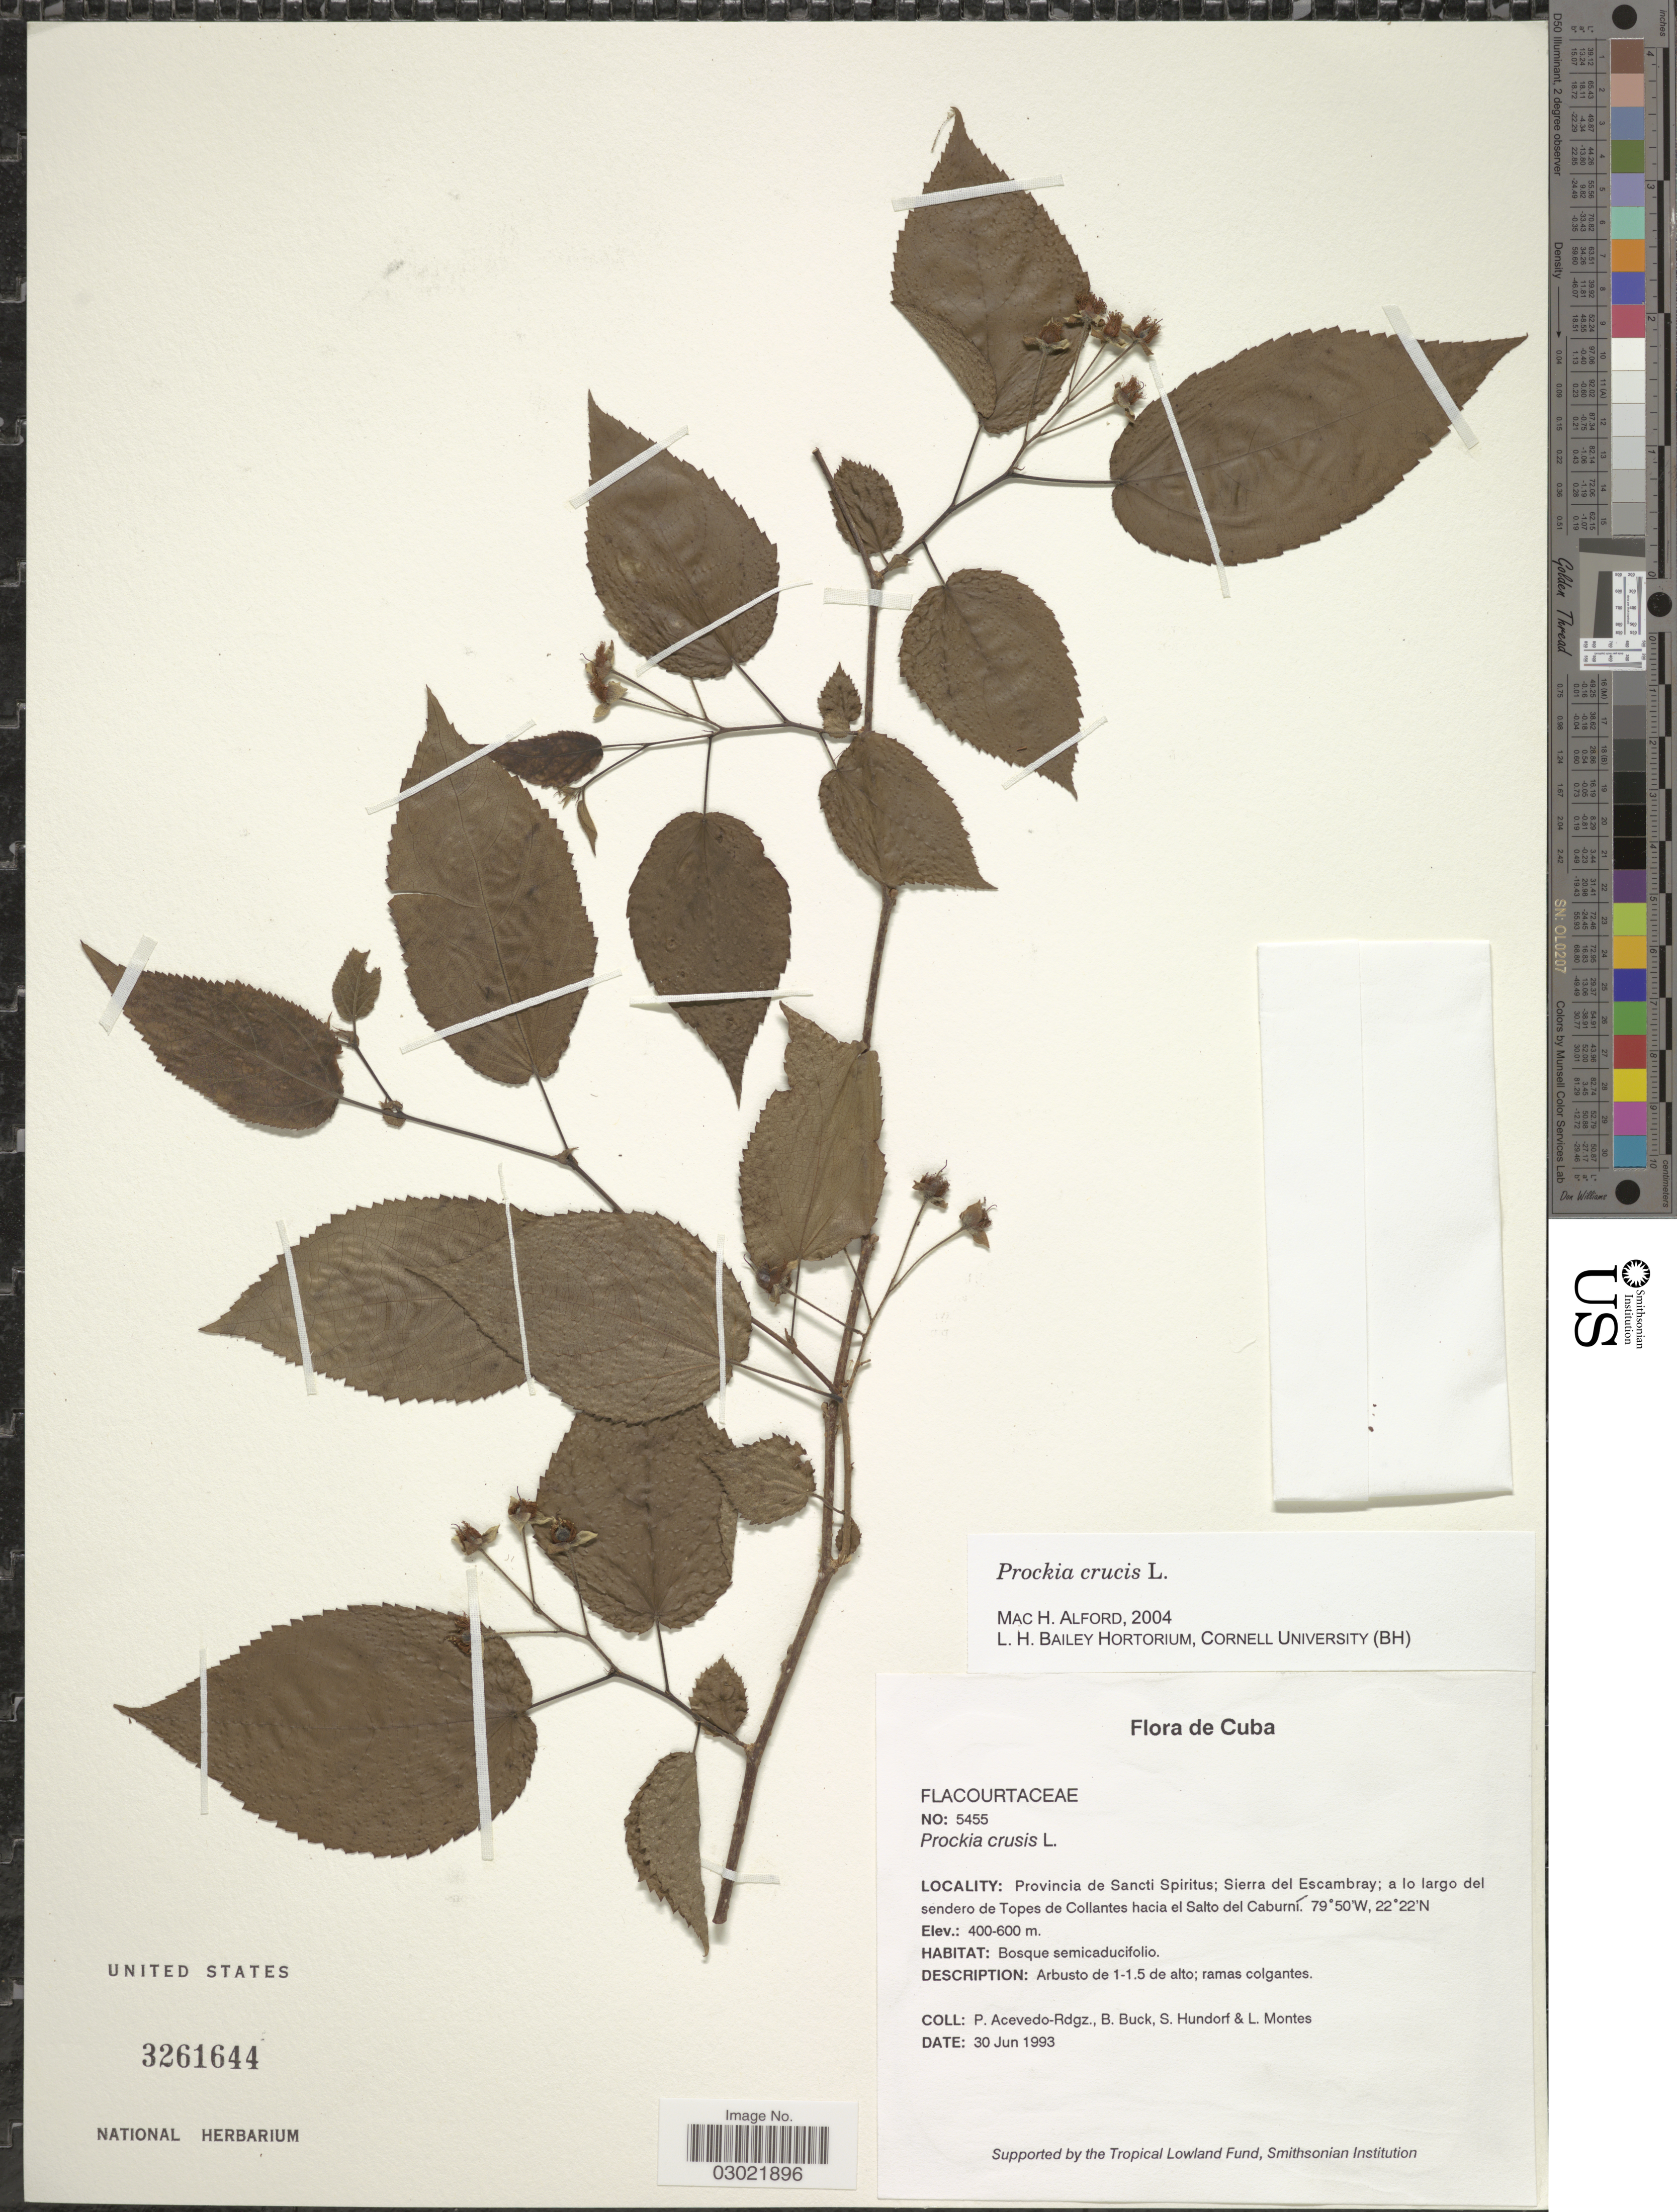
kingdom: Plantae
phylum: Tracheophyta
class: Magnoliopsida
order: Malpighiales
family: Salicaceae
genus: Prockia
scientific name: Prockia crucis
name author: P. Browne ex L.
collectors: P. Acevedo-Rodr., B. Buck, S. Hundorf & L. Montes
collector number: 5455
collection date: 1993-06-30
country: Cuba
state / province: Sancti Spíritus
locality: Sierra del Escambray; a lo largo del sendero de Topes de Collantes hacia el Salto del Caburní.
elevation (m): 400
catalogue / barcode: US 3261644